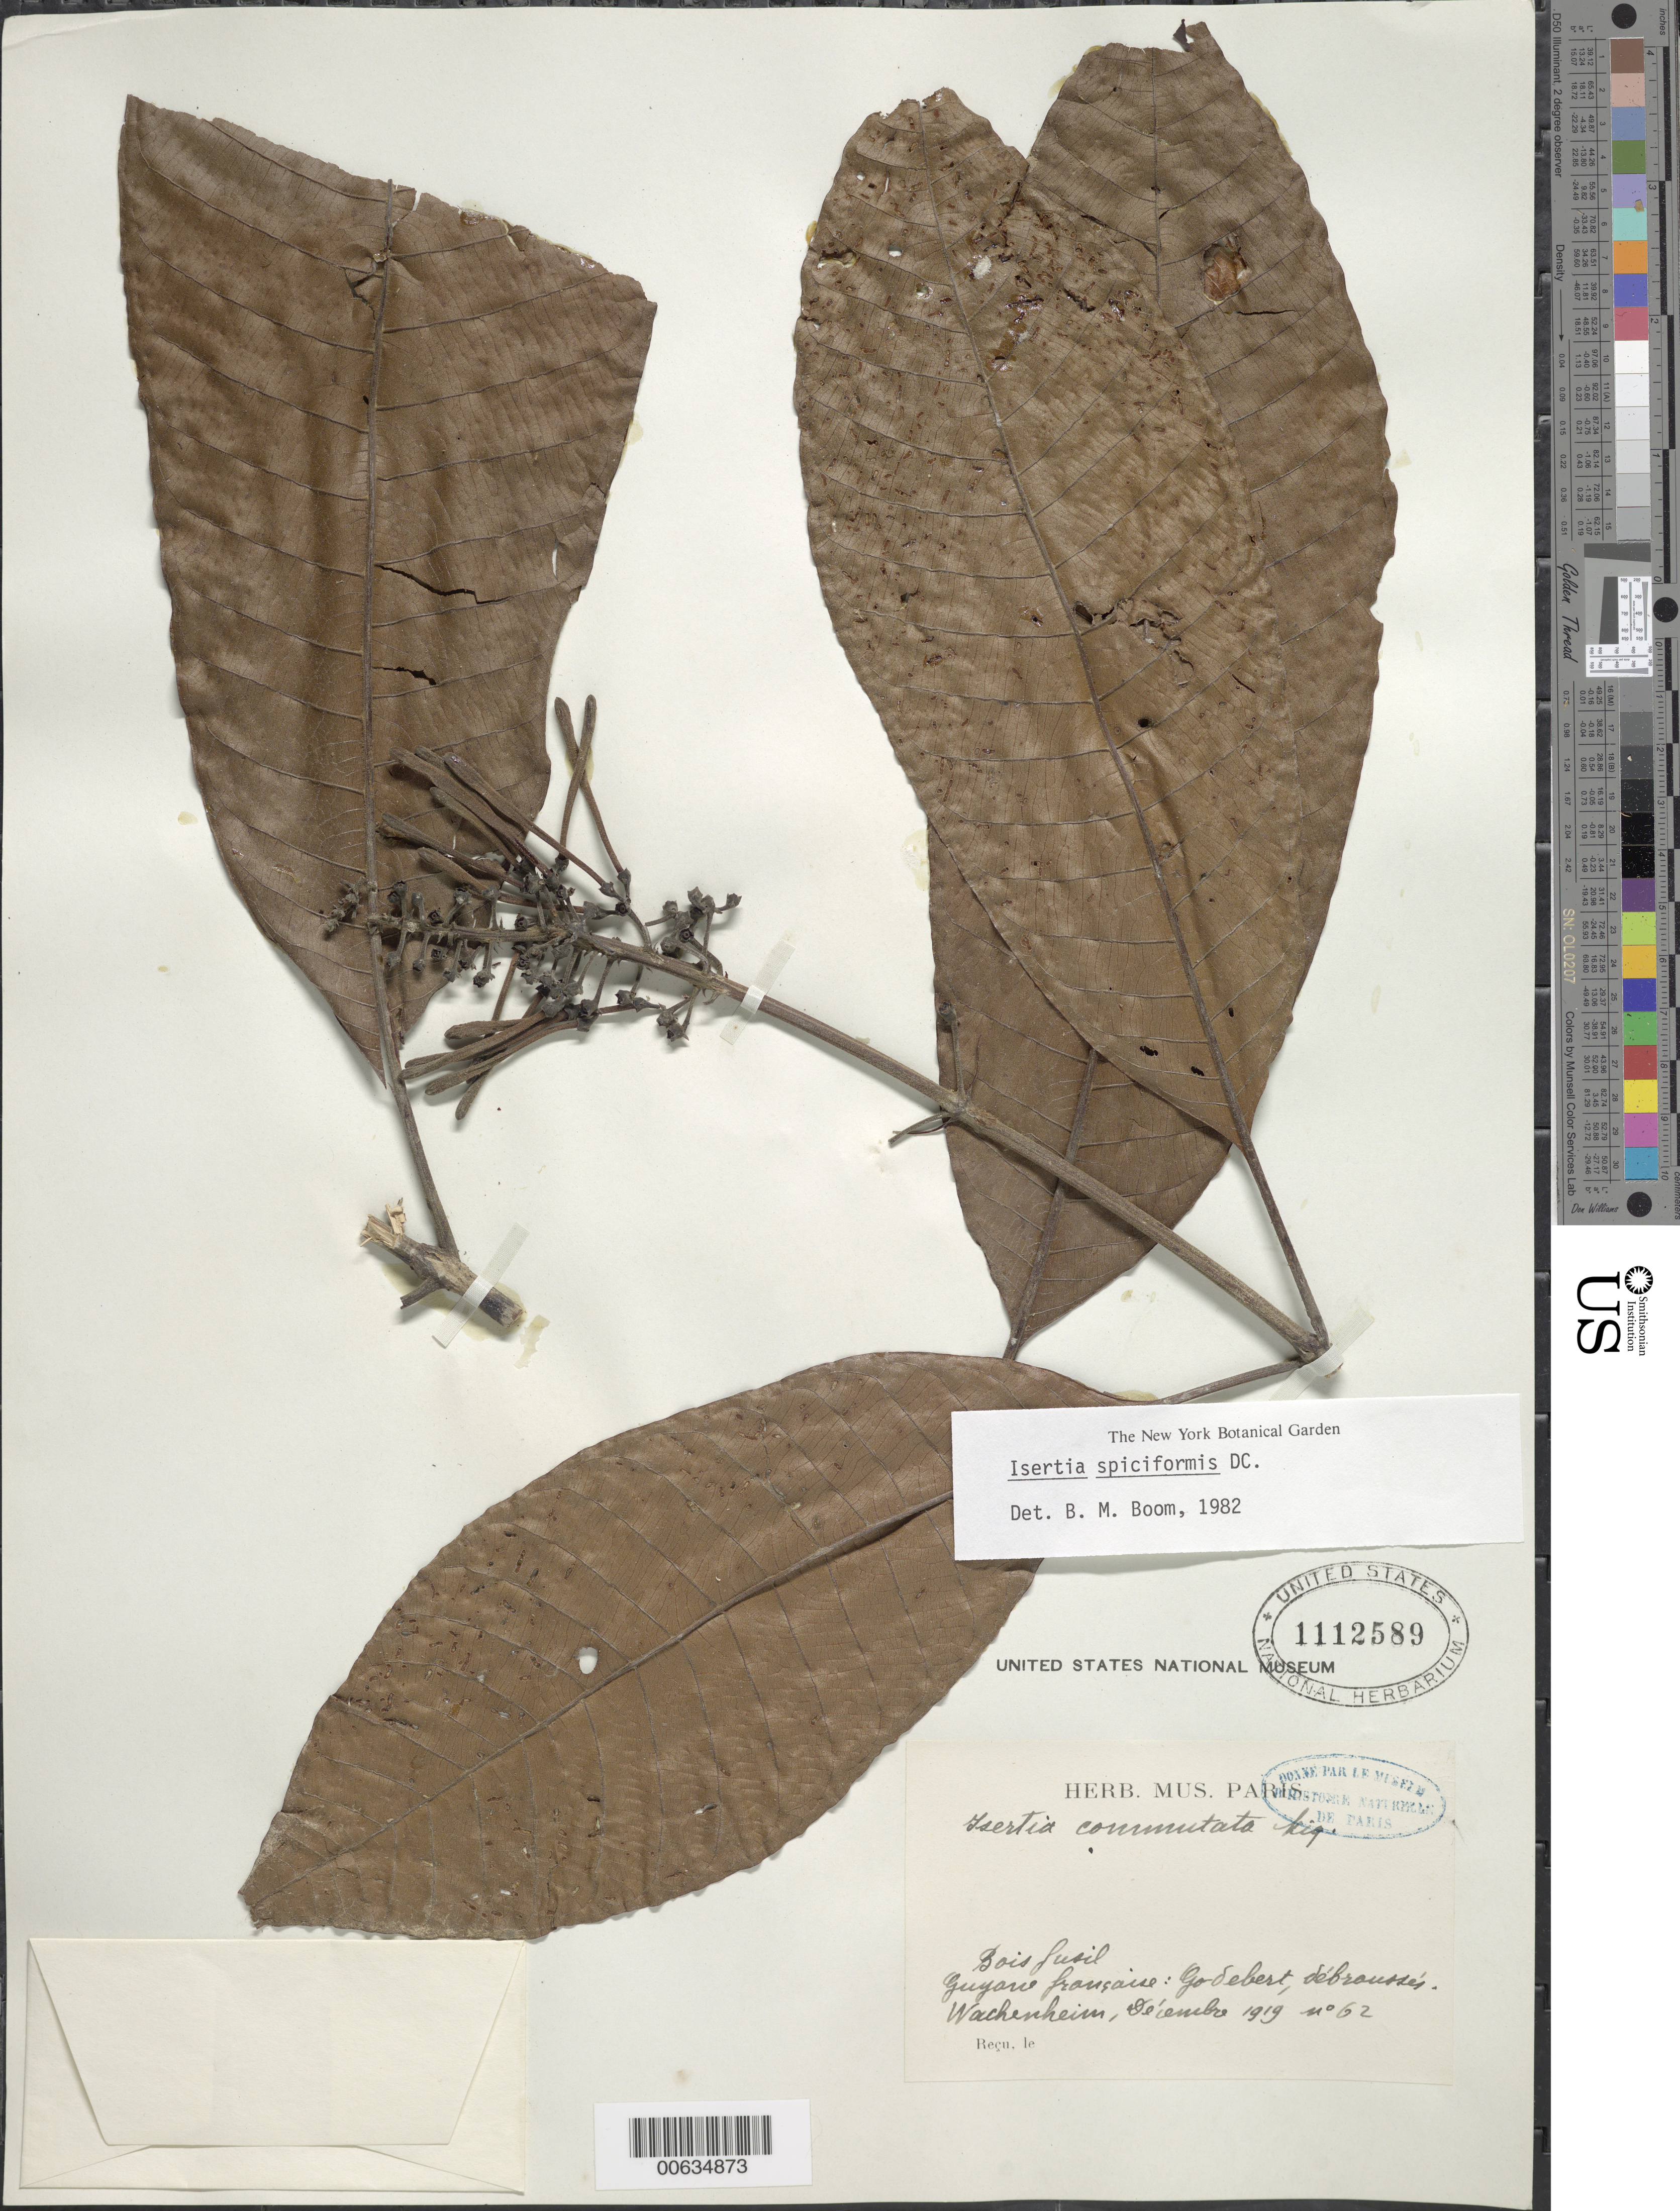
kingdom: Plantae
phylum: Tracheophyta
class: Magnoliopsida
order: Gentianales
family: Rubiaceae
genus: Isertia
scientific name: Isertia spiciformis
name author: DC.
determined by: Boom, B. M.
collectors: G. Wachenheim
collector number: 62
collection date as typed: Dec-19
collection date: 1919-12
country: French Guiana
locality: Godebert, Débroussés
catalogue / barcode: US 1112589